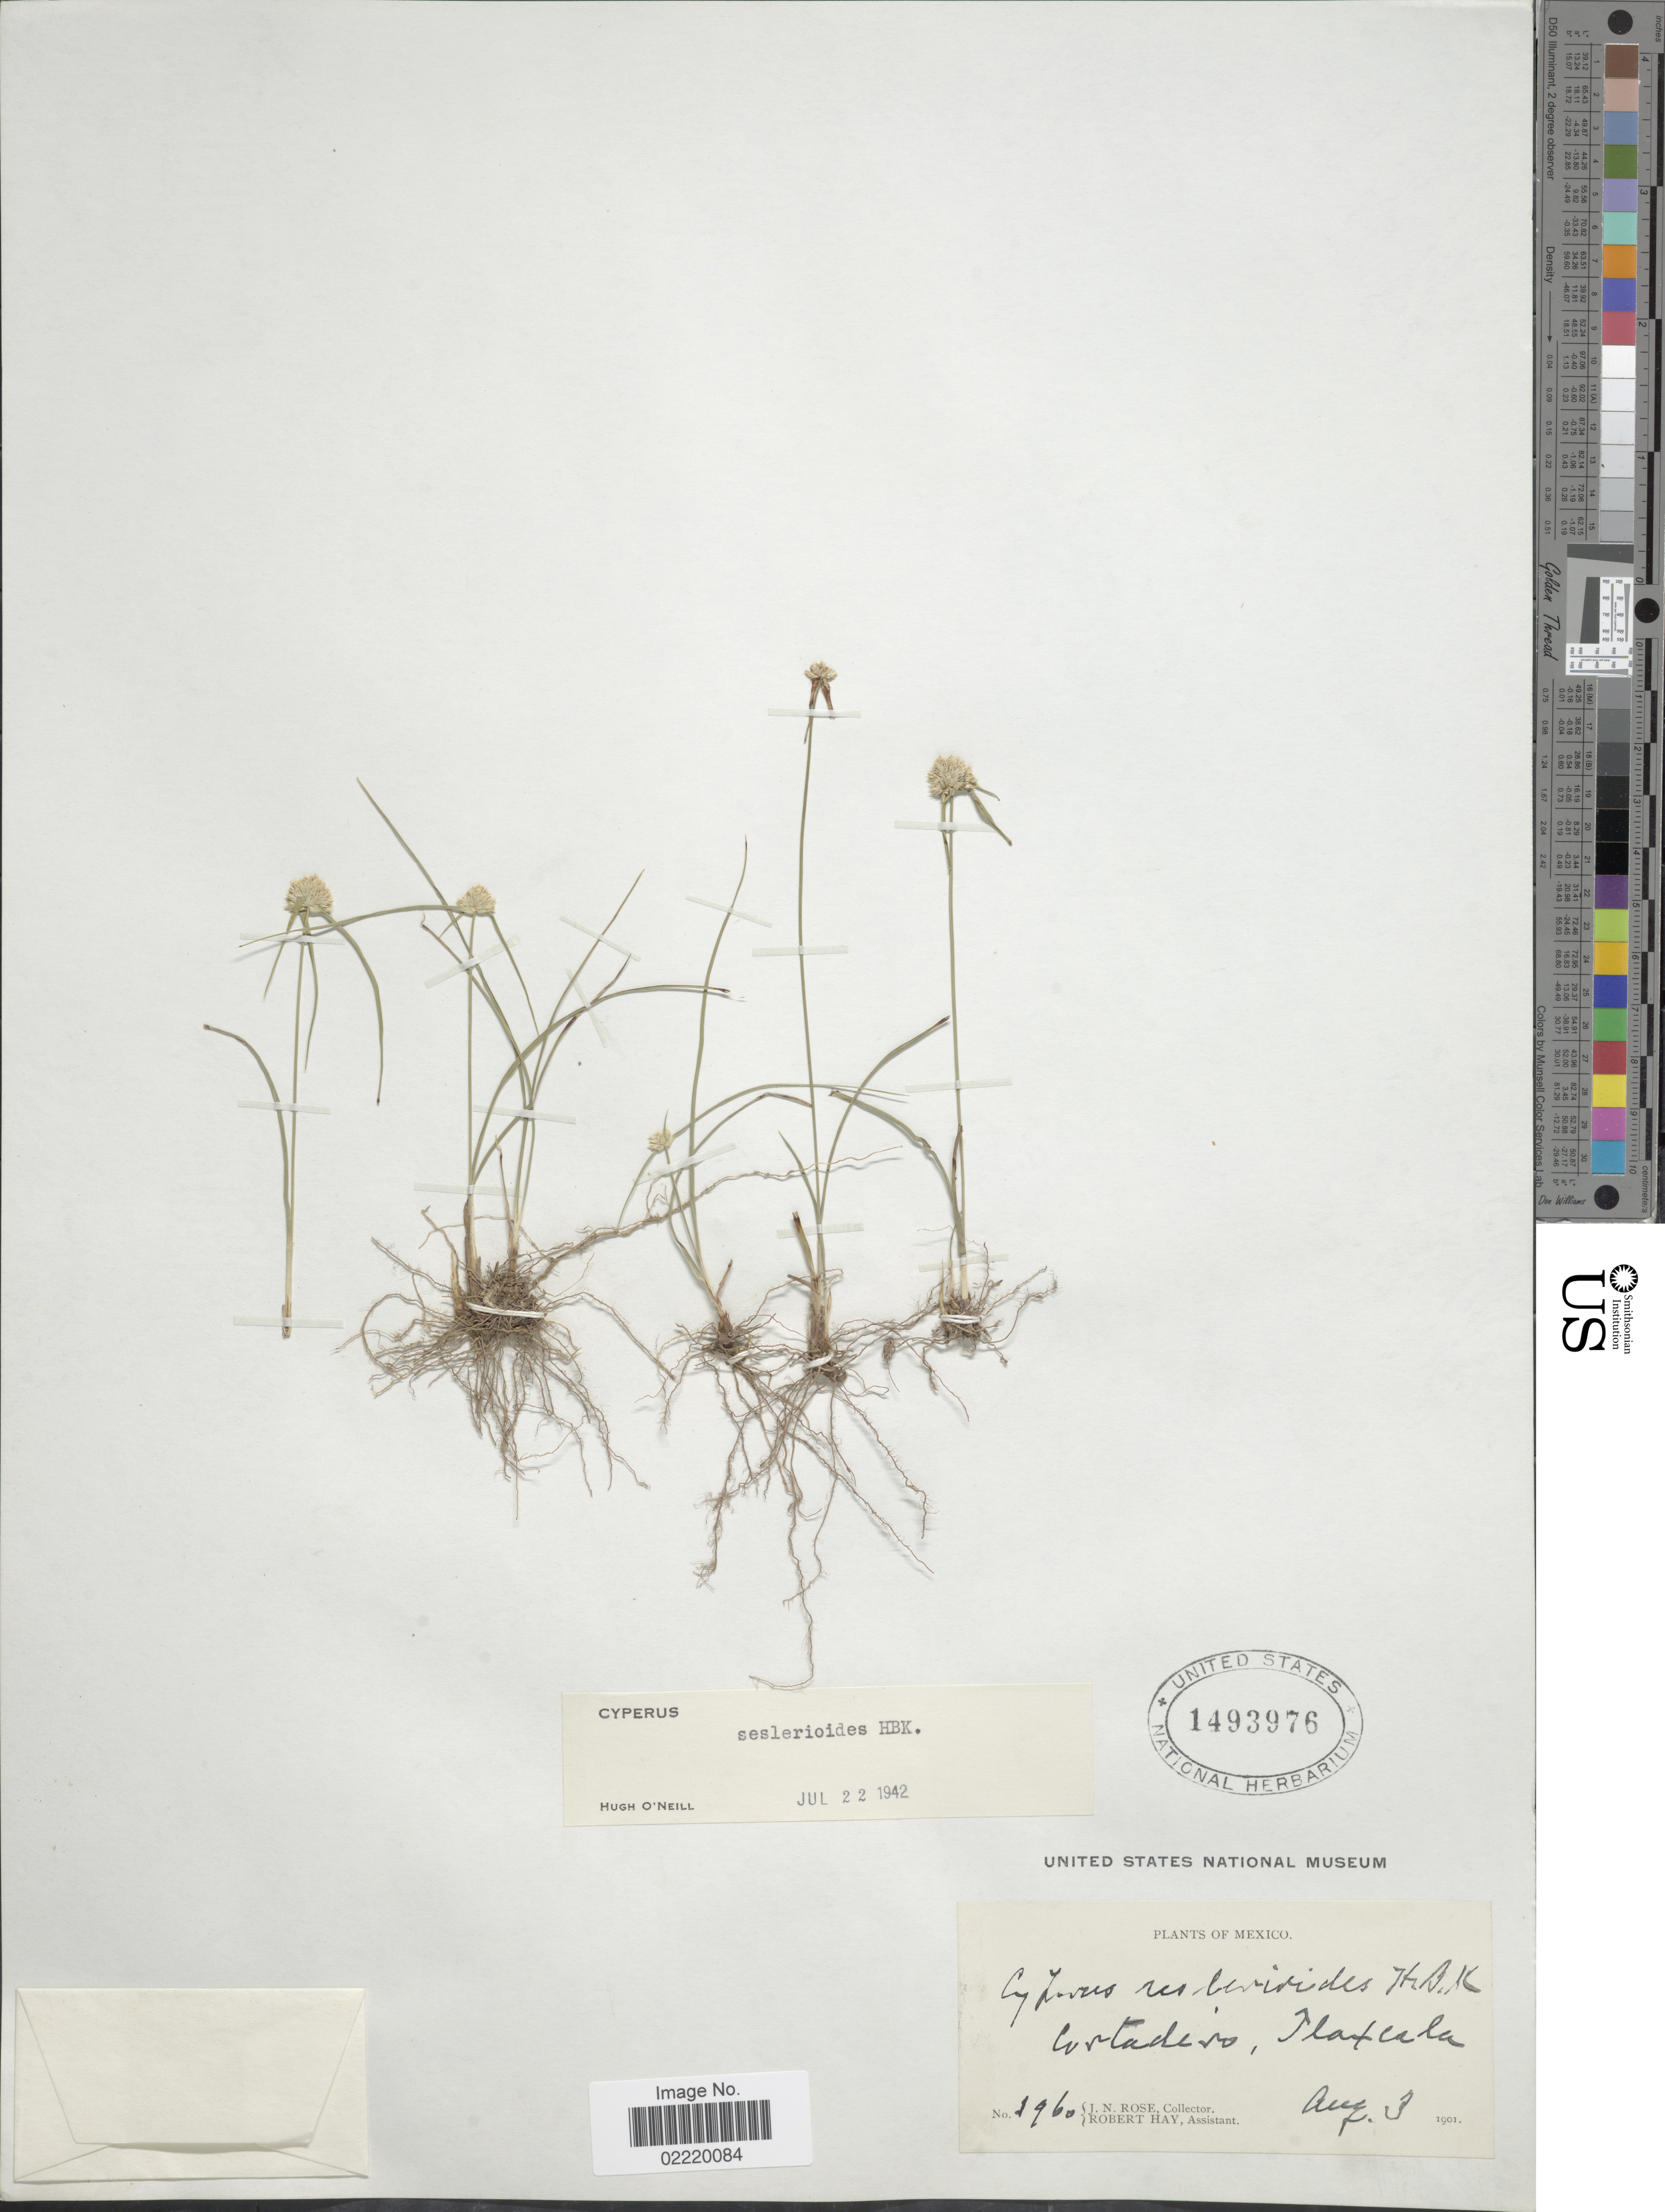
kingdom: Plantae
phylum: Tracheophyta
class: Liliopsida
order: Poales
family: Cyperaceae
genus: Cyperus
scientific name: Cyperus seslerioides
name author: Kunth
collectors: J. N. Rose & R. Hay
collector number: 1960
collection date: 1901-08-03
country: Mexico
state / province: Tlaxcala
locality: Contadero.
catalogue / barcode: US 1493976